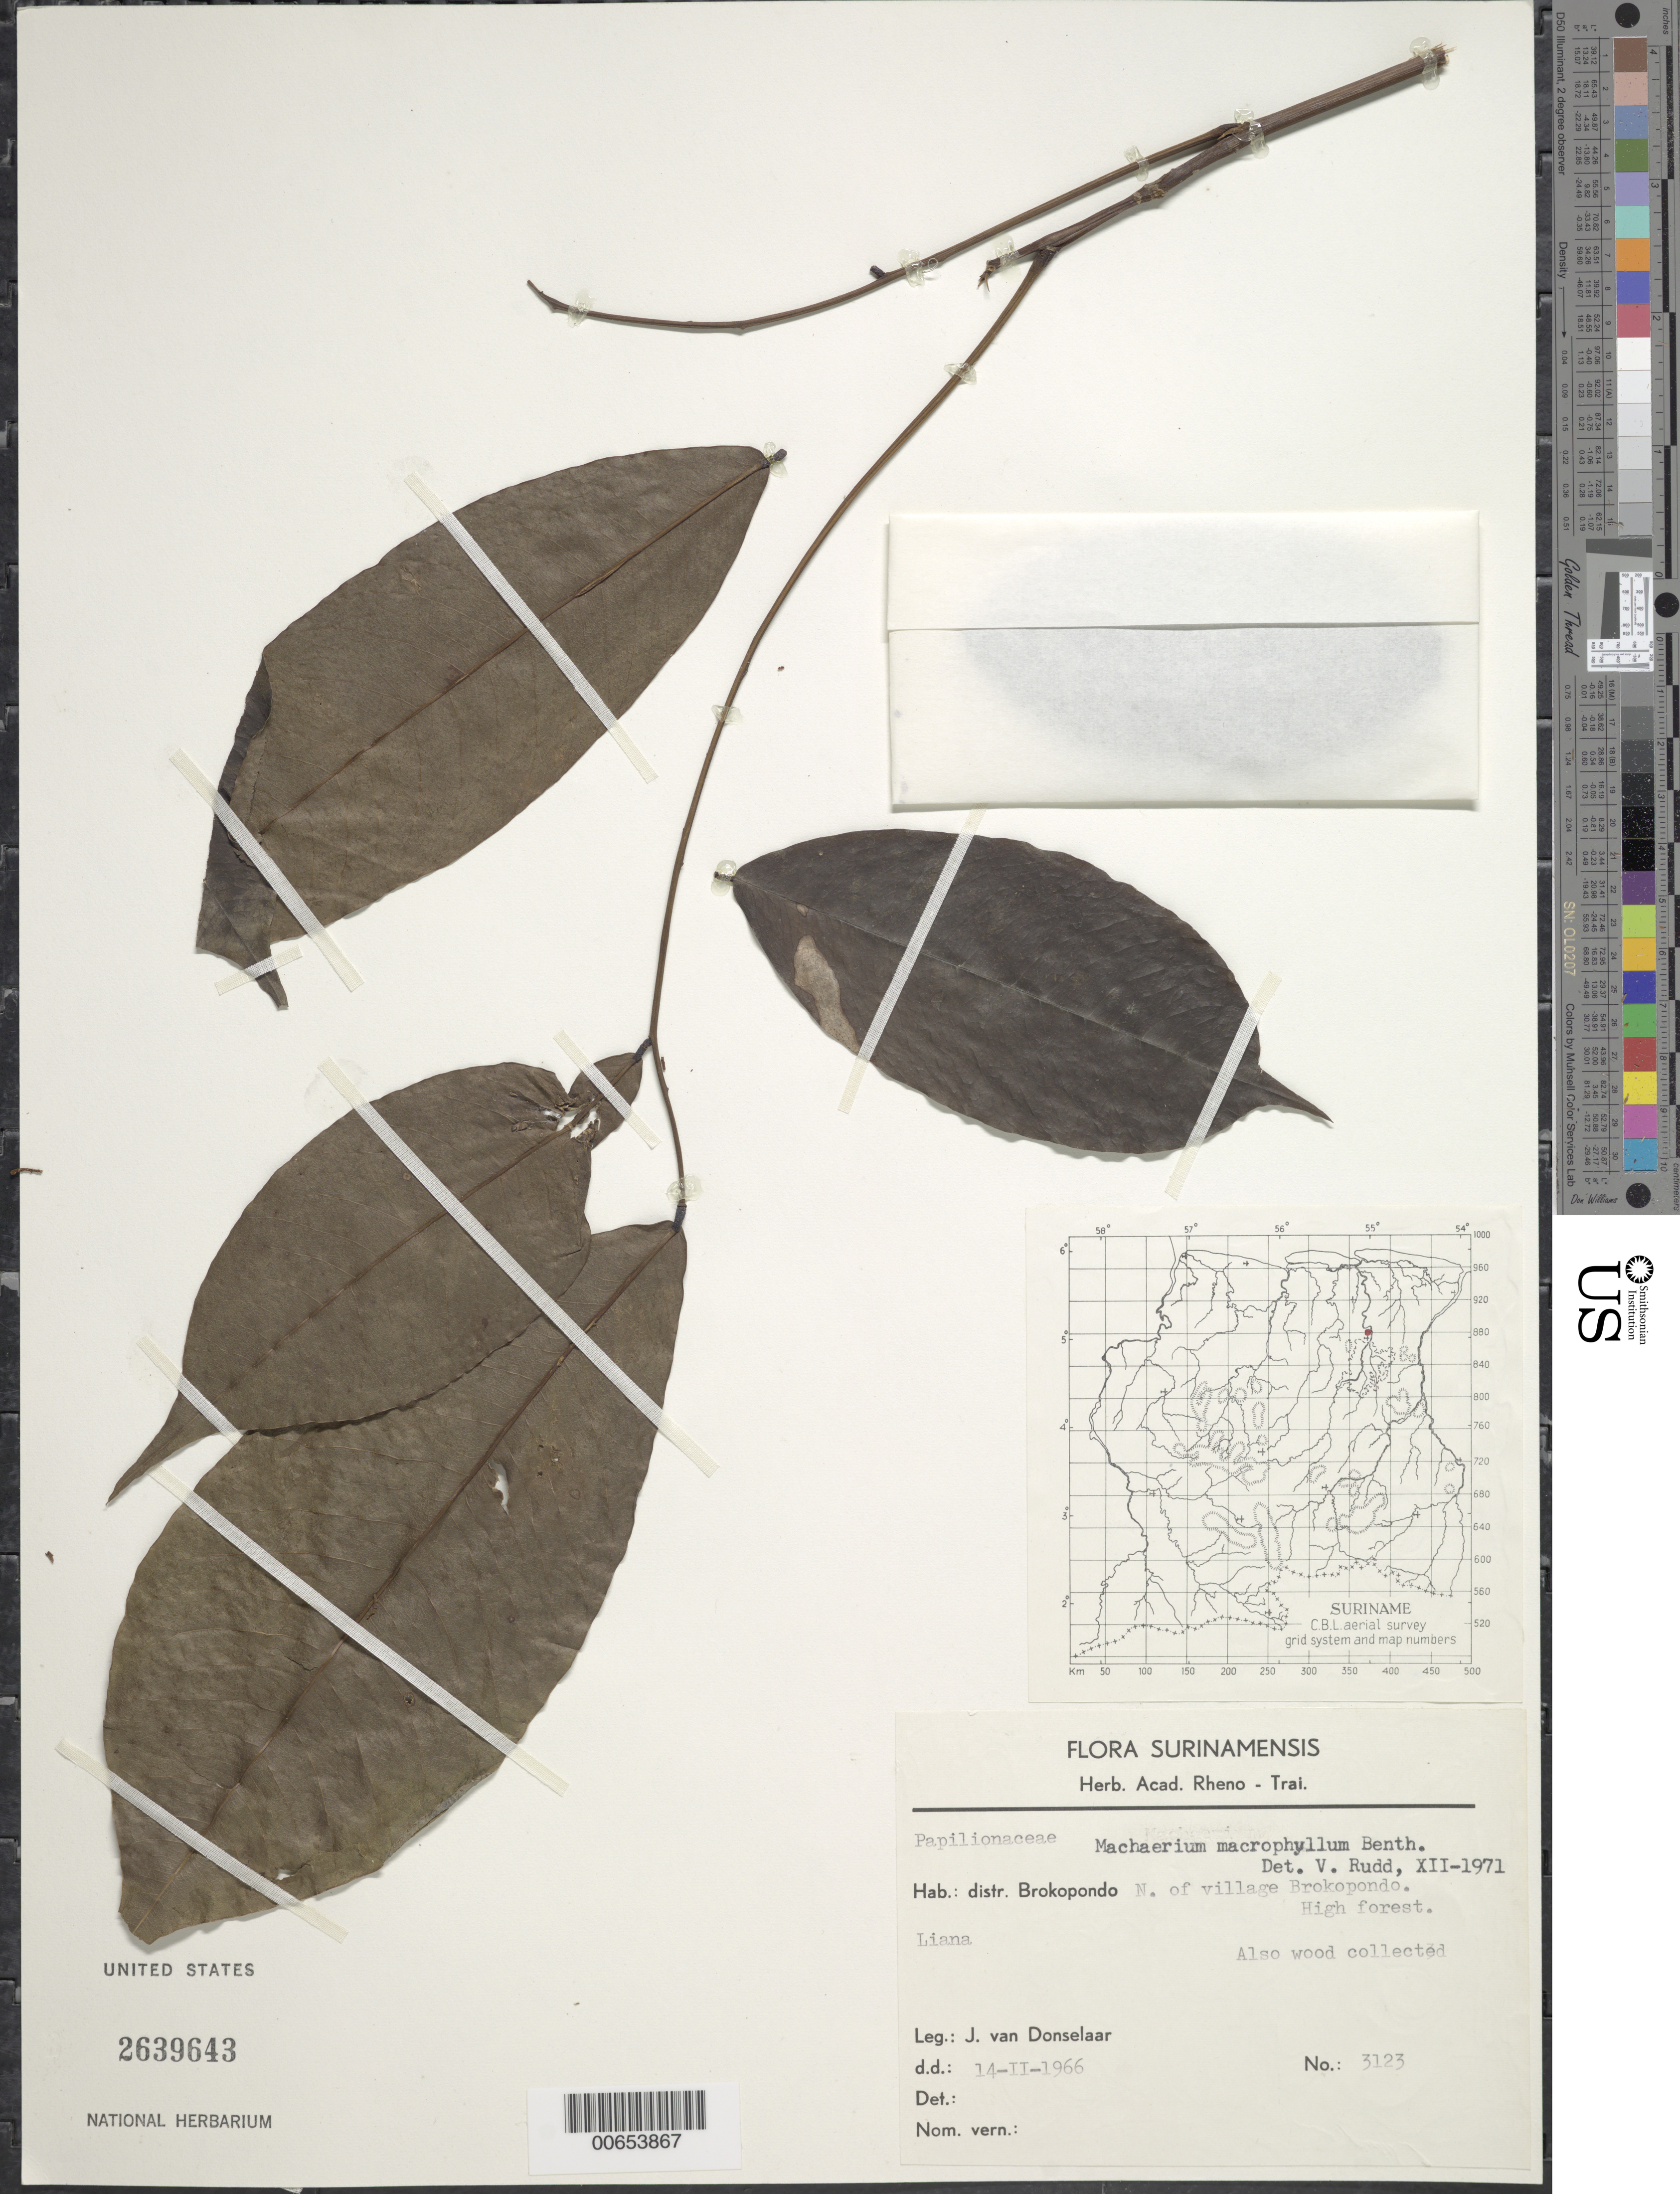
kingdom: Plantae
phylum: Tracheophyta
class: Magnoliopsida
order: Fabales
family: Fabaceae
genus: Machaerium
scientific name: Machaerium macrophyllum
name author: Benth.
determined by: Rudd, V. E.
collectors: J. Donselaar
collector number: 3123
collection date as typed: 14-Feb-66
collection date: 1966-02-14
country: Suriname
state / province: Brokopondo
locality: Brokopondo Village, N of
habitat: High forest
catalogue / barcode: US 2639643